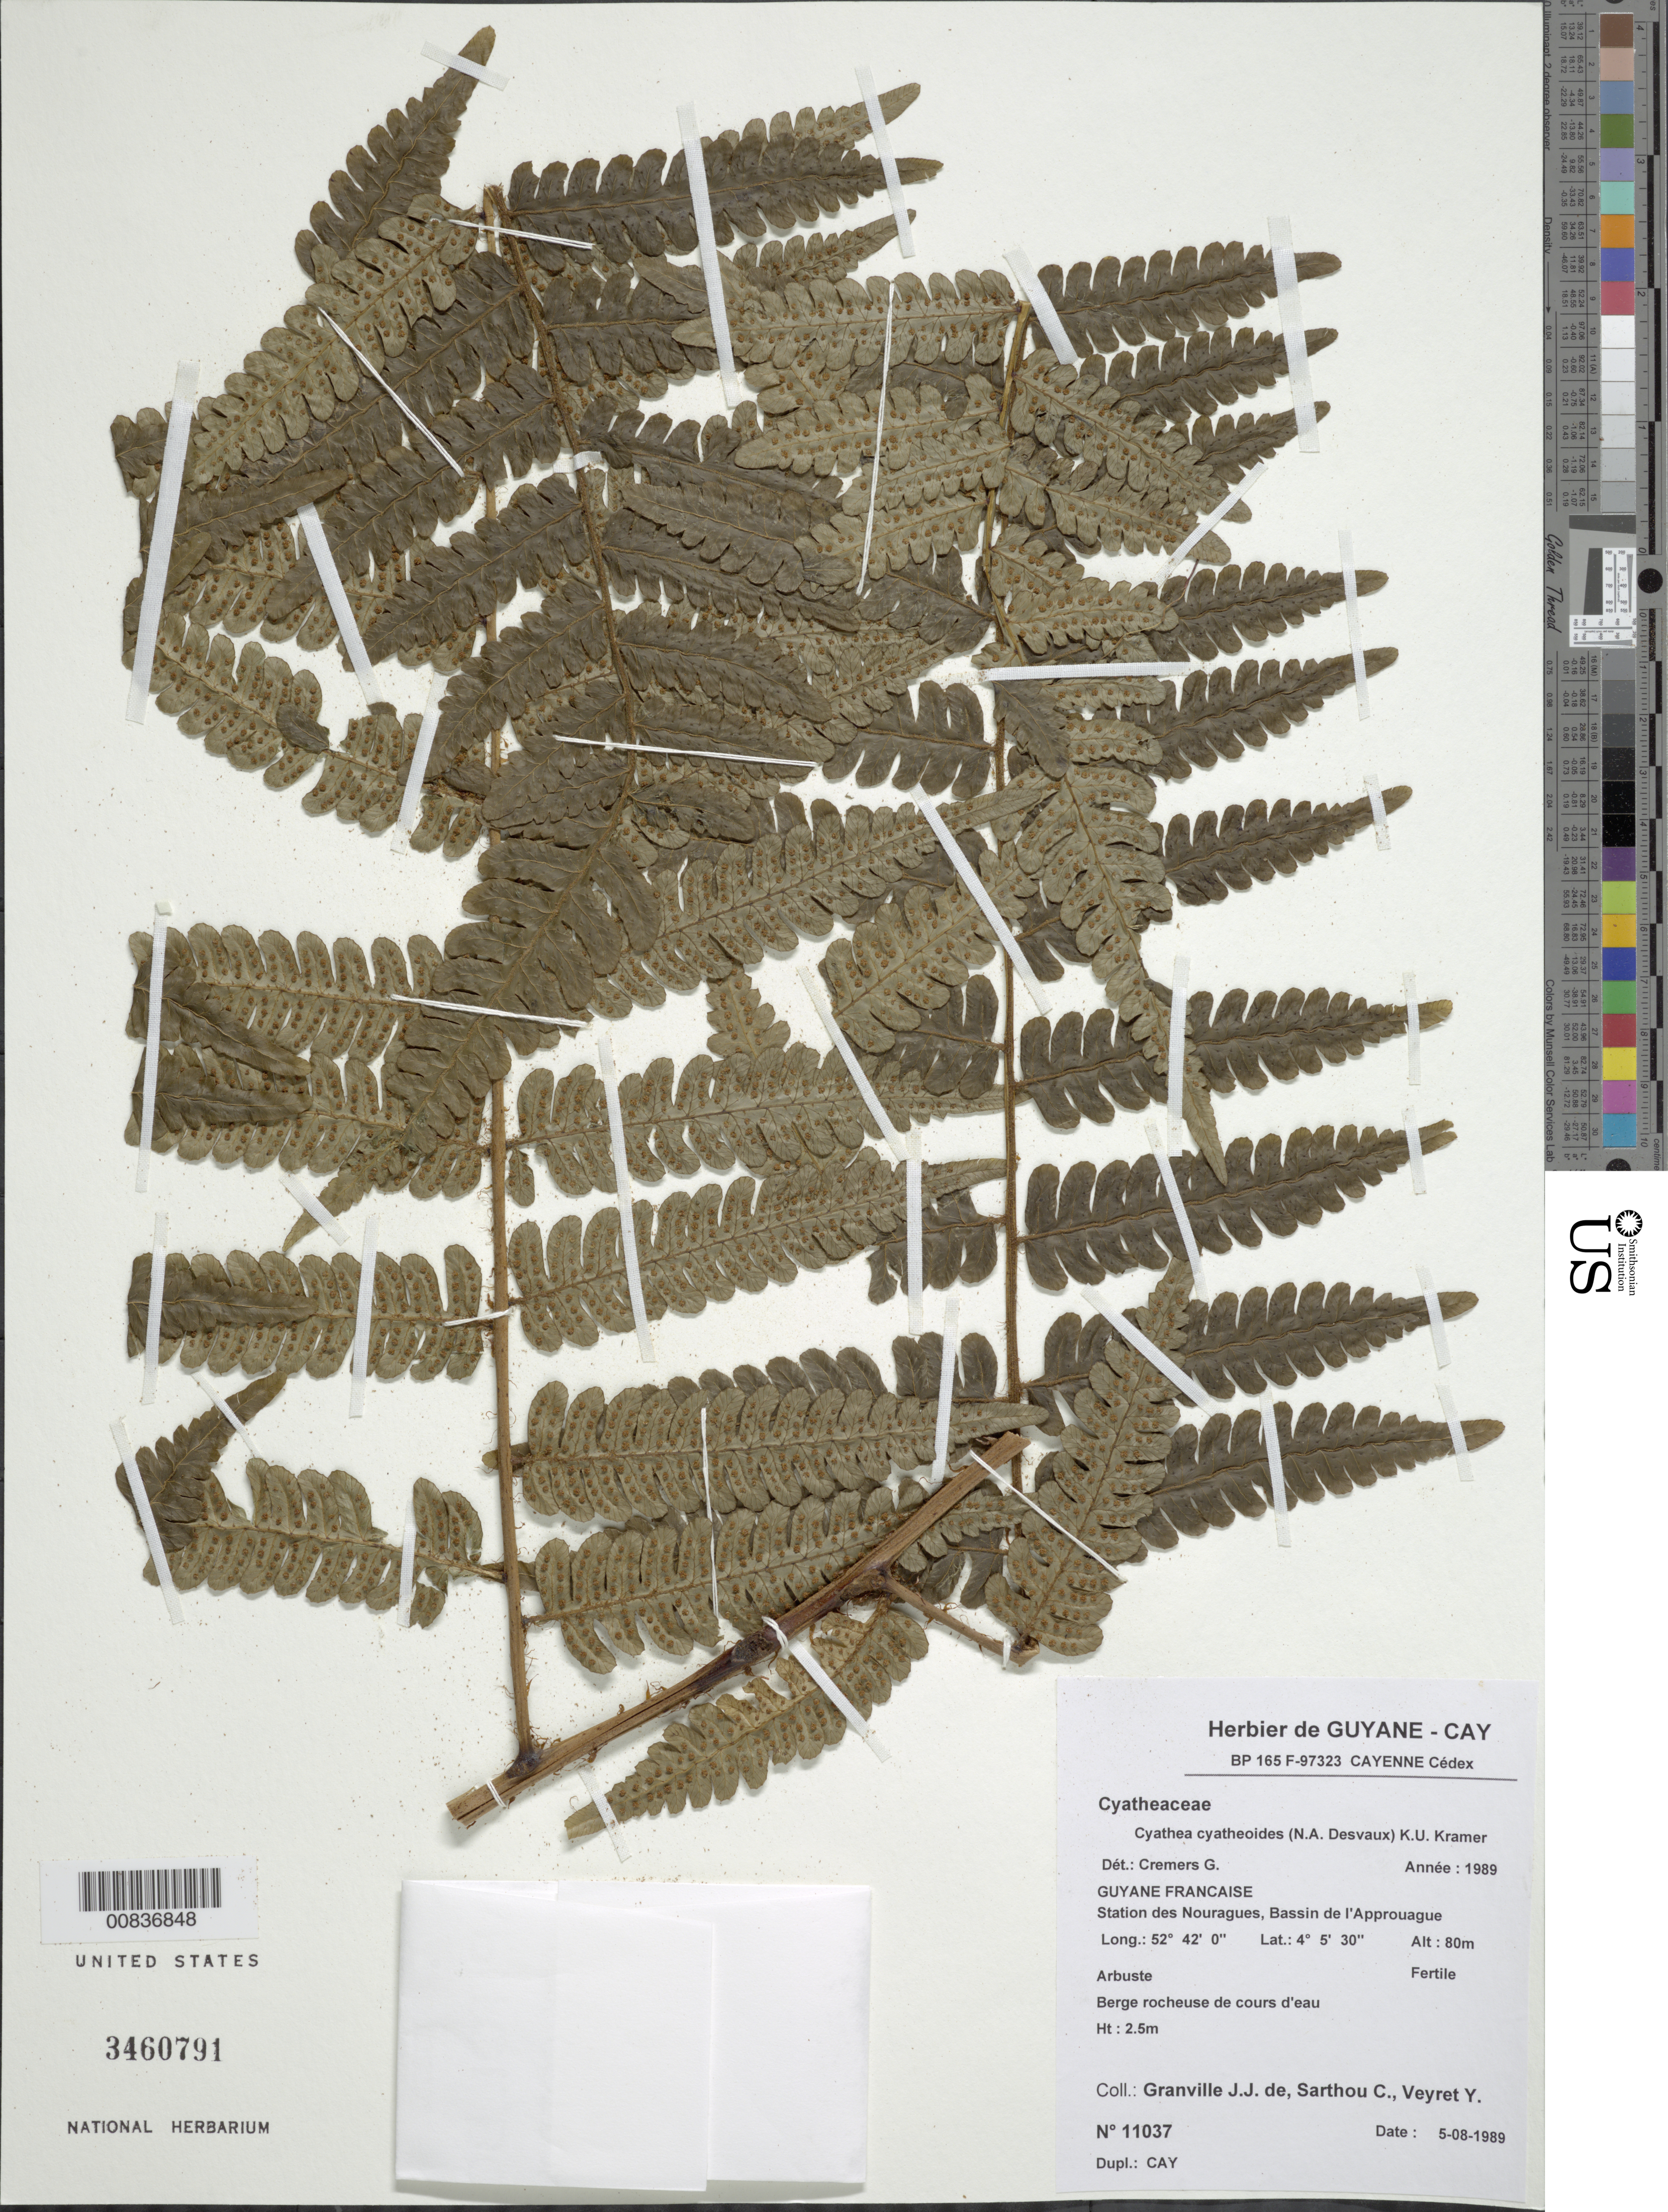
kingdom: Plantae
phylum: Tracheophyta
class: Polypodiopsida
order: Cyatheales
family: Cyatheaceae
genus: Cyathea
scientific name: Cyathea cyatheoides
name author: (Desv.) K.U. Kramer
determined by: Cremers, Georges A.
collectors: J.-J. de Granville, C. Sarthou & Y. Veyret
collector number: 11037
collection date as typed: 5-Aug-89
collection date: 1989-08-05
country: French Guiana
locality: Station des Nouragues, Bassin de l'Approuague, Arataye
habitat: Berge rocheuse de cours d'eau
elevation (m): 80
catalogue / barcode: US 3460791